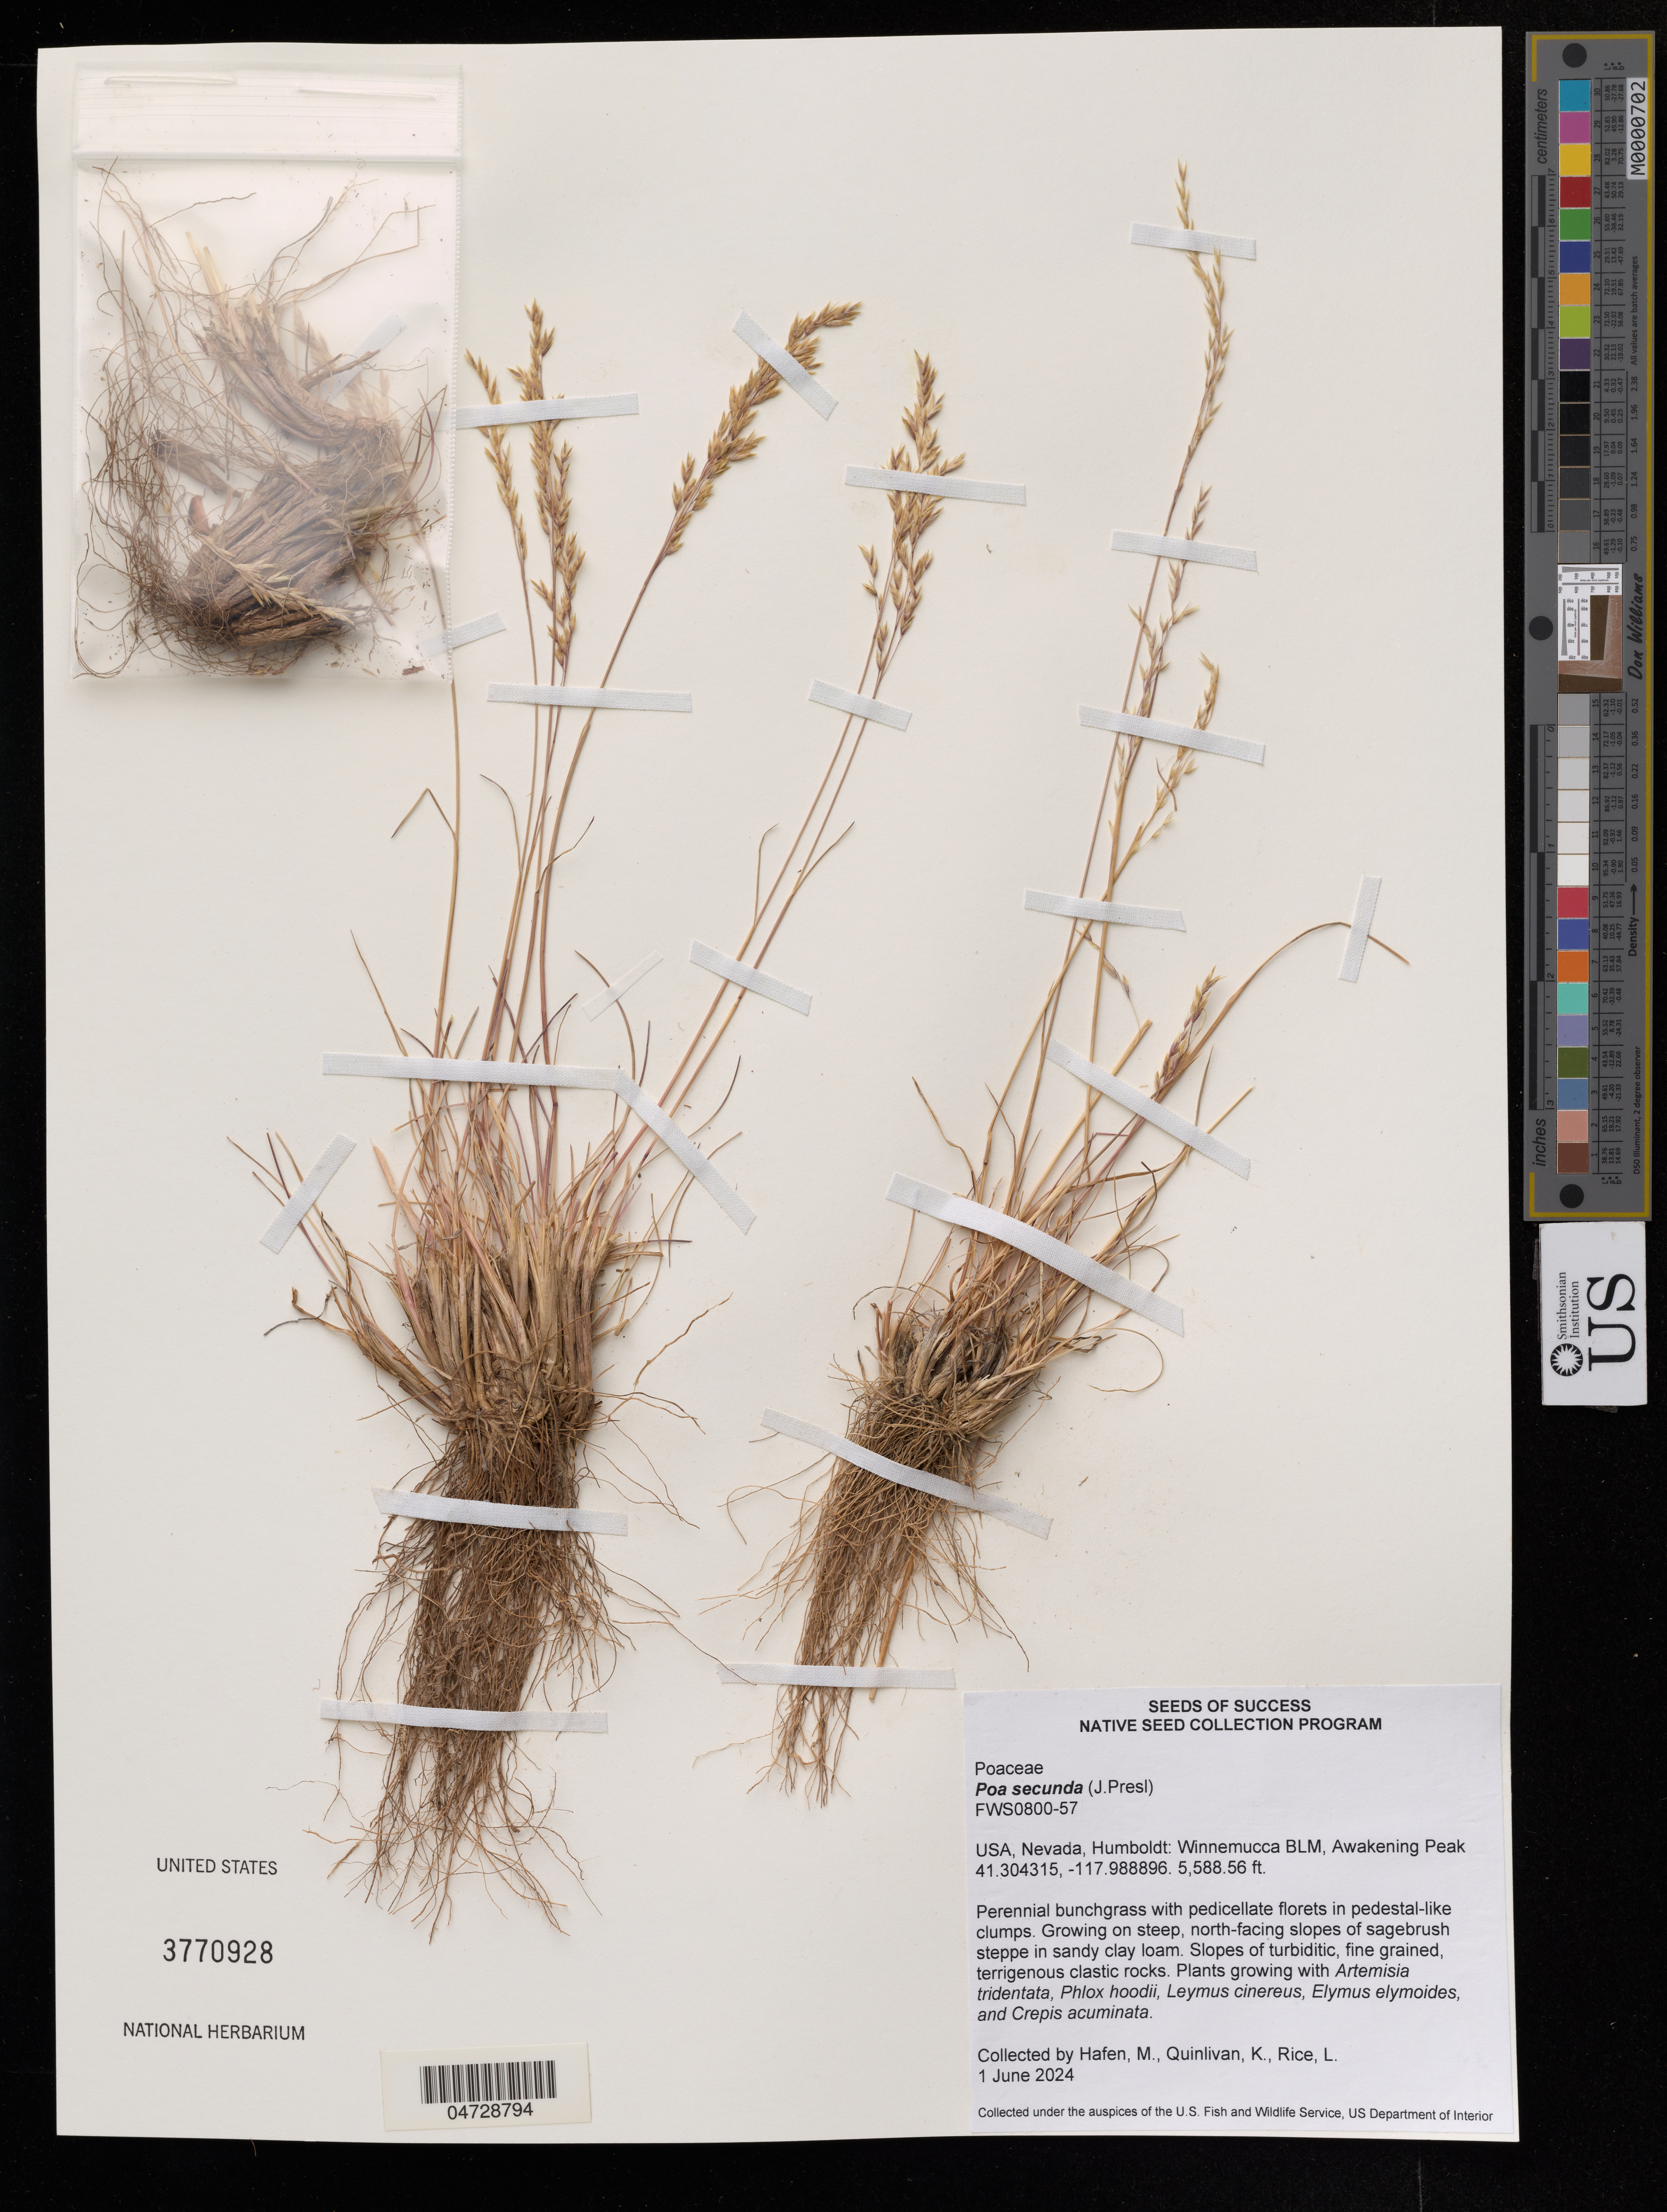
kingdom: Plantae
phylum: Tracheophyta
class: Liliopsida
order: Poales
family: Poaceae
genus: Poa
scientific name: Poa secunda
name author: J. Presl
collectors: M. Hafen, K. Quinlivan & L. Rice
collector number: FWS0800-57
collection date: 2024-06-01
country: United States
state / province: Nevada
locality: Humboldt: Winnemucca BLM, Awakening Peak.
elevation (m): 1703.39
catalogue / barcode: US 3770928